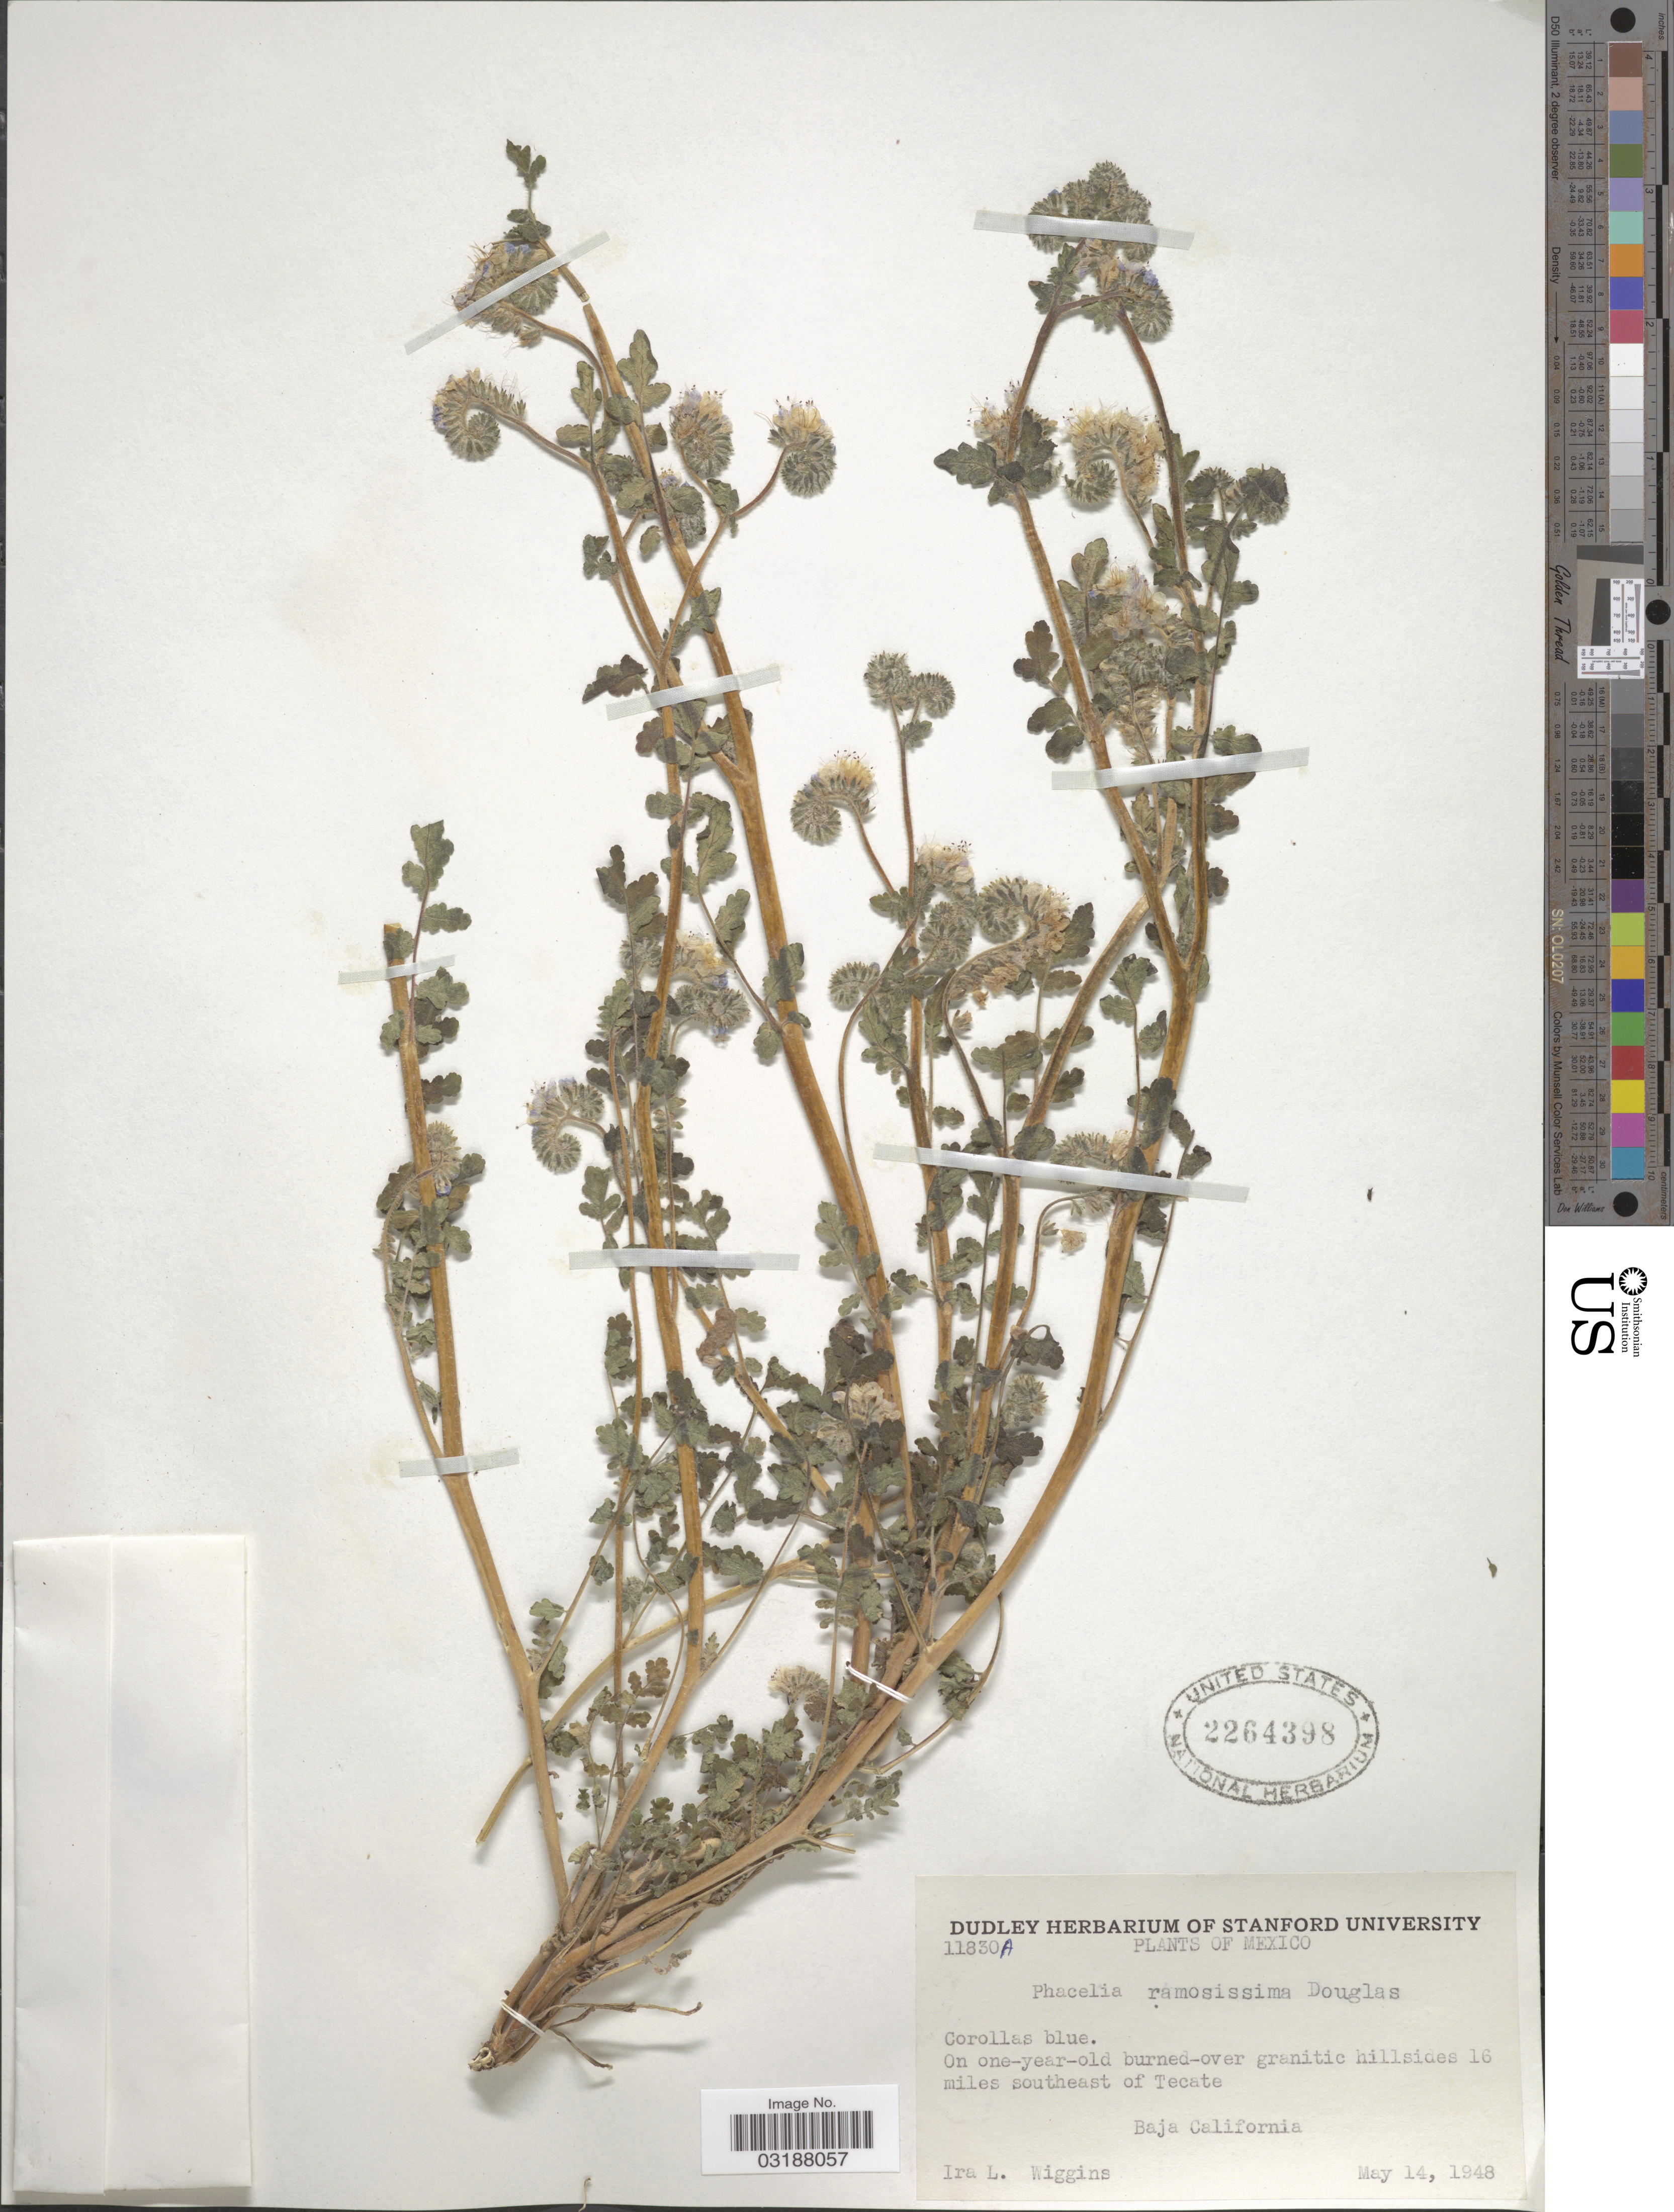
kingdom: Plantae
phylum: Tracheophyta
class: Magnoliopsida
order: Boraginales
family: Hydrophyllaceae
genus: Phacelia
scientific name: Phacelia ramosissima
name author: Douglas ex Lehm.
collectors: I. L. Wiggins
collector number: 11830A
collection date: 1948-05-14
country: Mexico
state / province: Baja California Norte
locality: On one-year-old burned-over granitic hillsides 16 miles southeast of Tecate.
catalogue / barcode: US 2264398